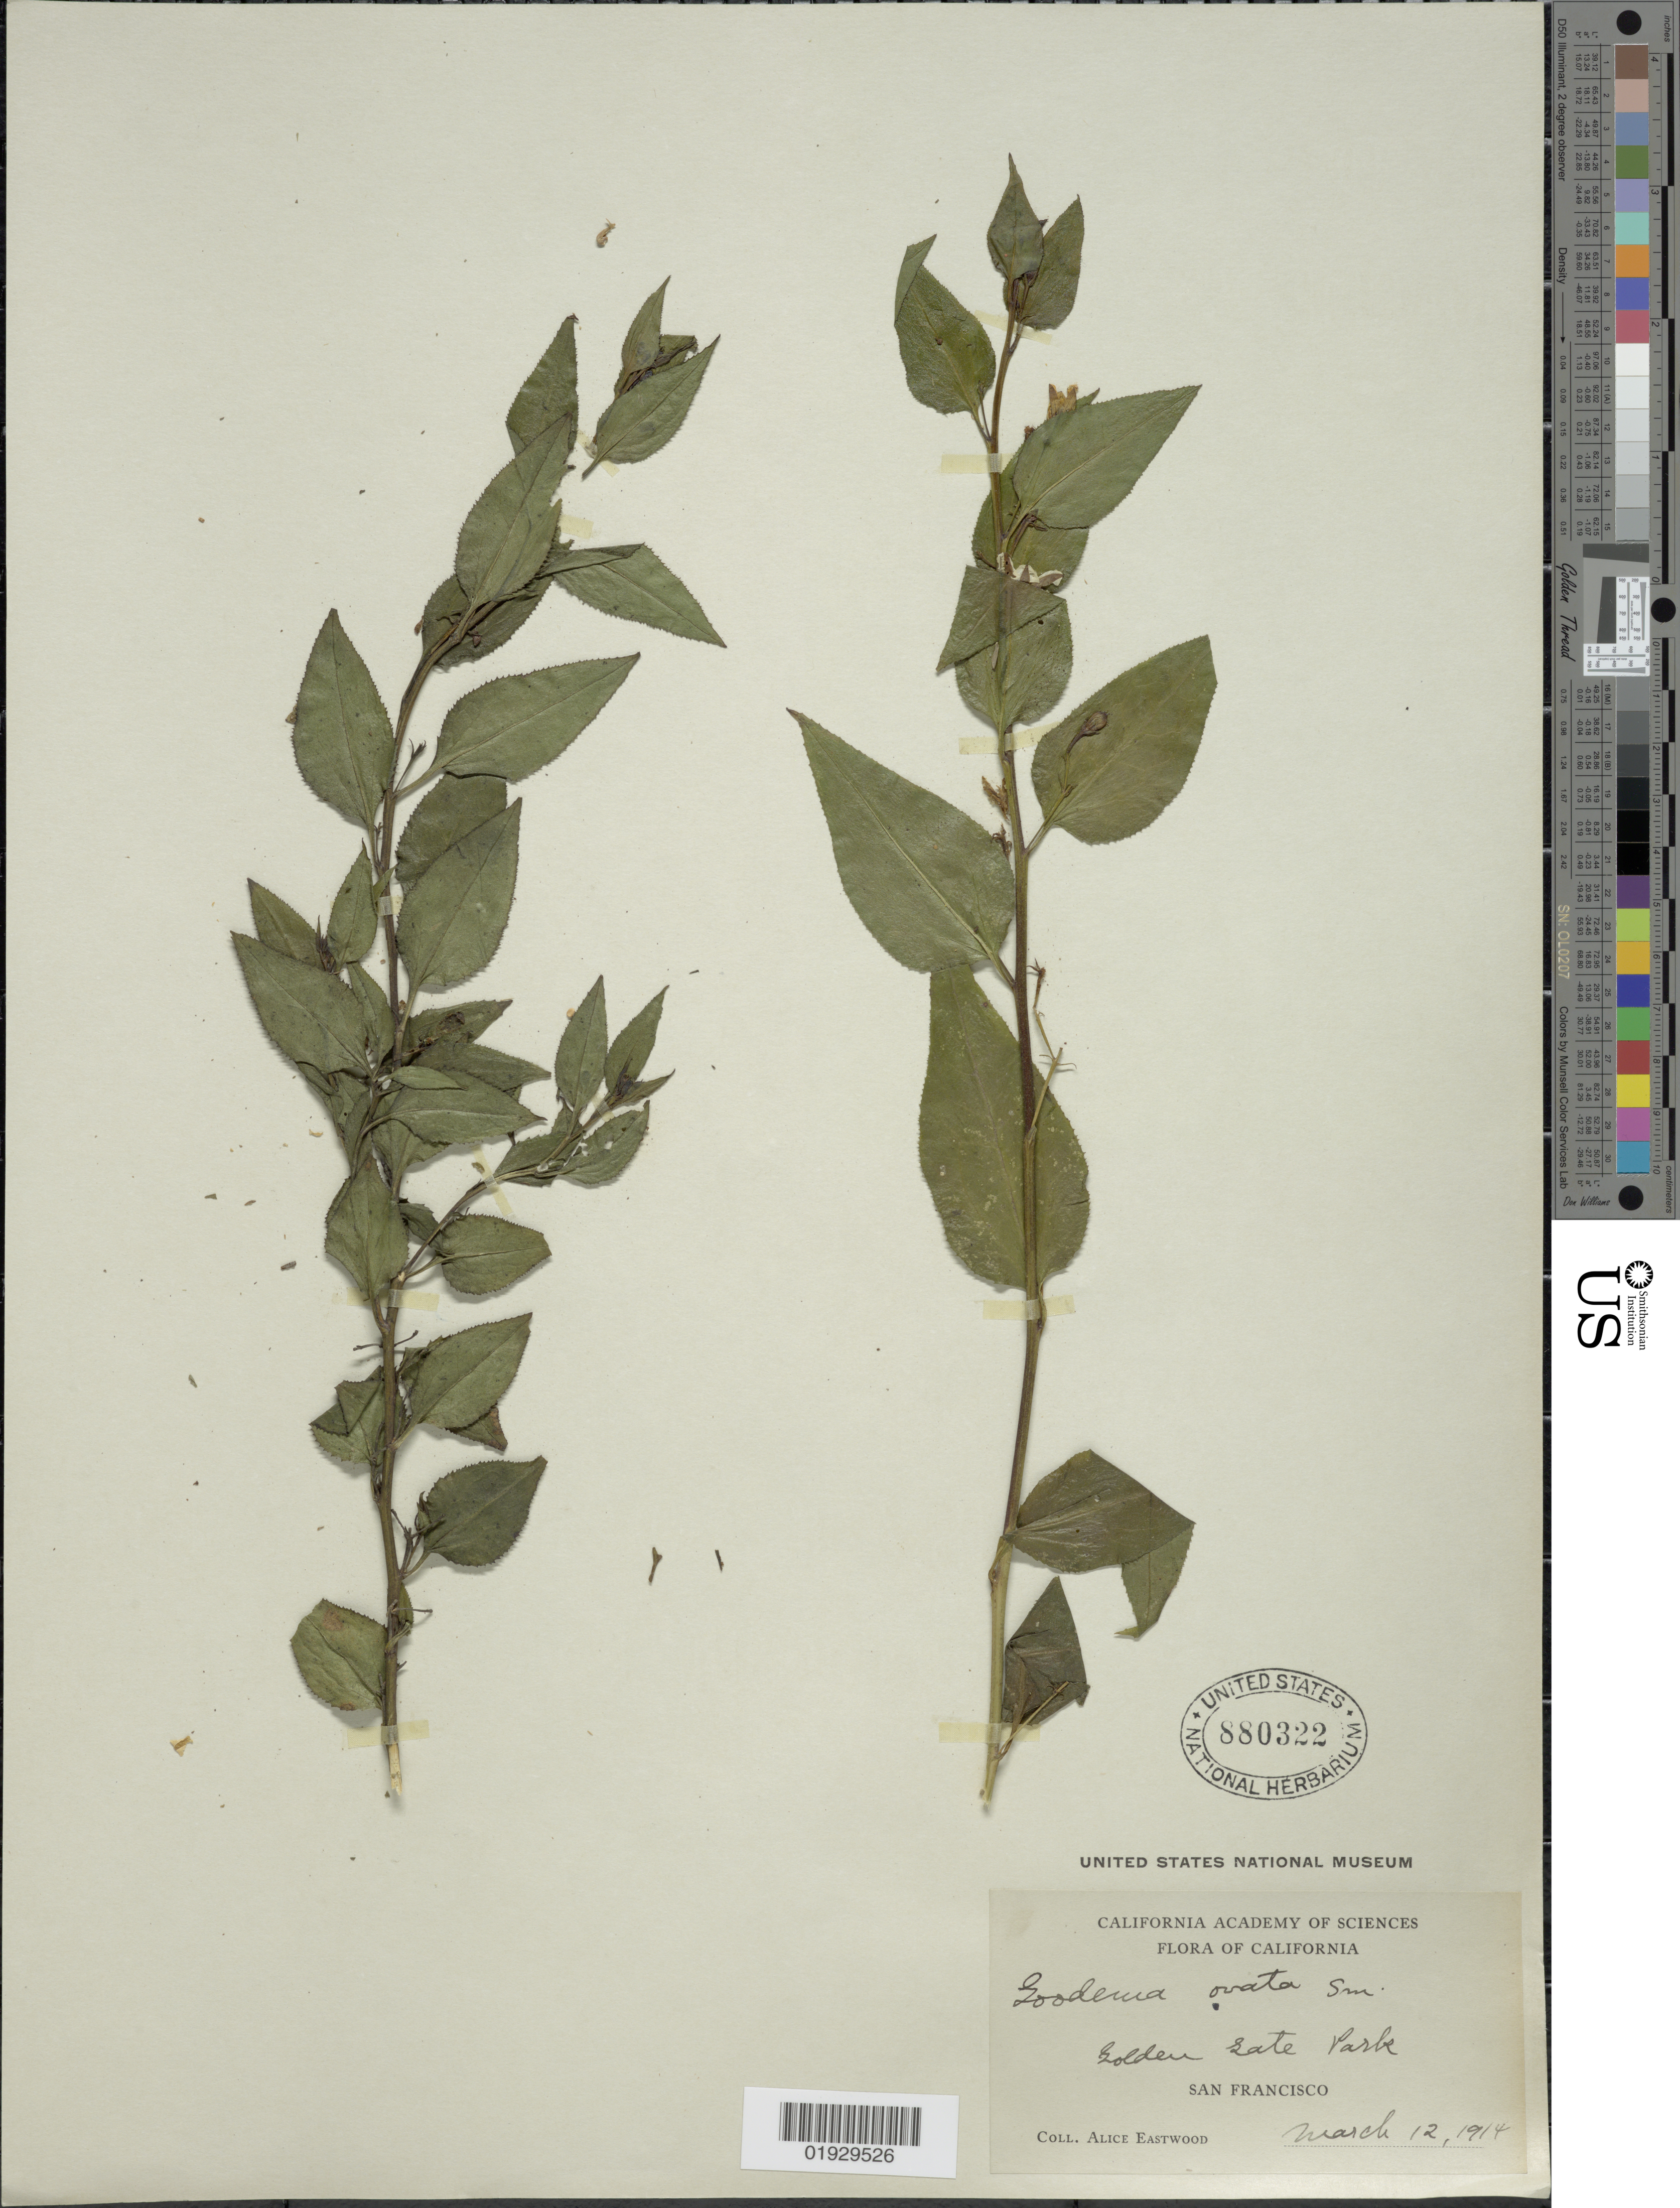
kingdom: Plantae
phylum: Tracheophyta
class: Magnoliopsida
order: Asterales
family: Goodeniaceae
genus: Goodenia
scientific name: Goodenia ovata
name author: Sm.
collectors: A. Eastwood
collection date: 1914-03-12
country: United States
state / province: California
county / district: San Francisco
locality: Golden State Park, San Francisco.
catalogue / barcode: US 880322